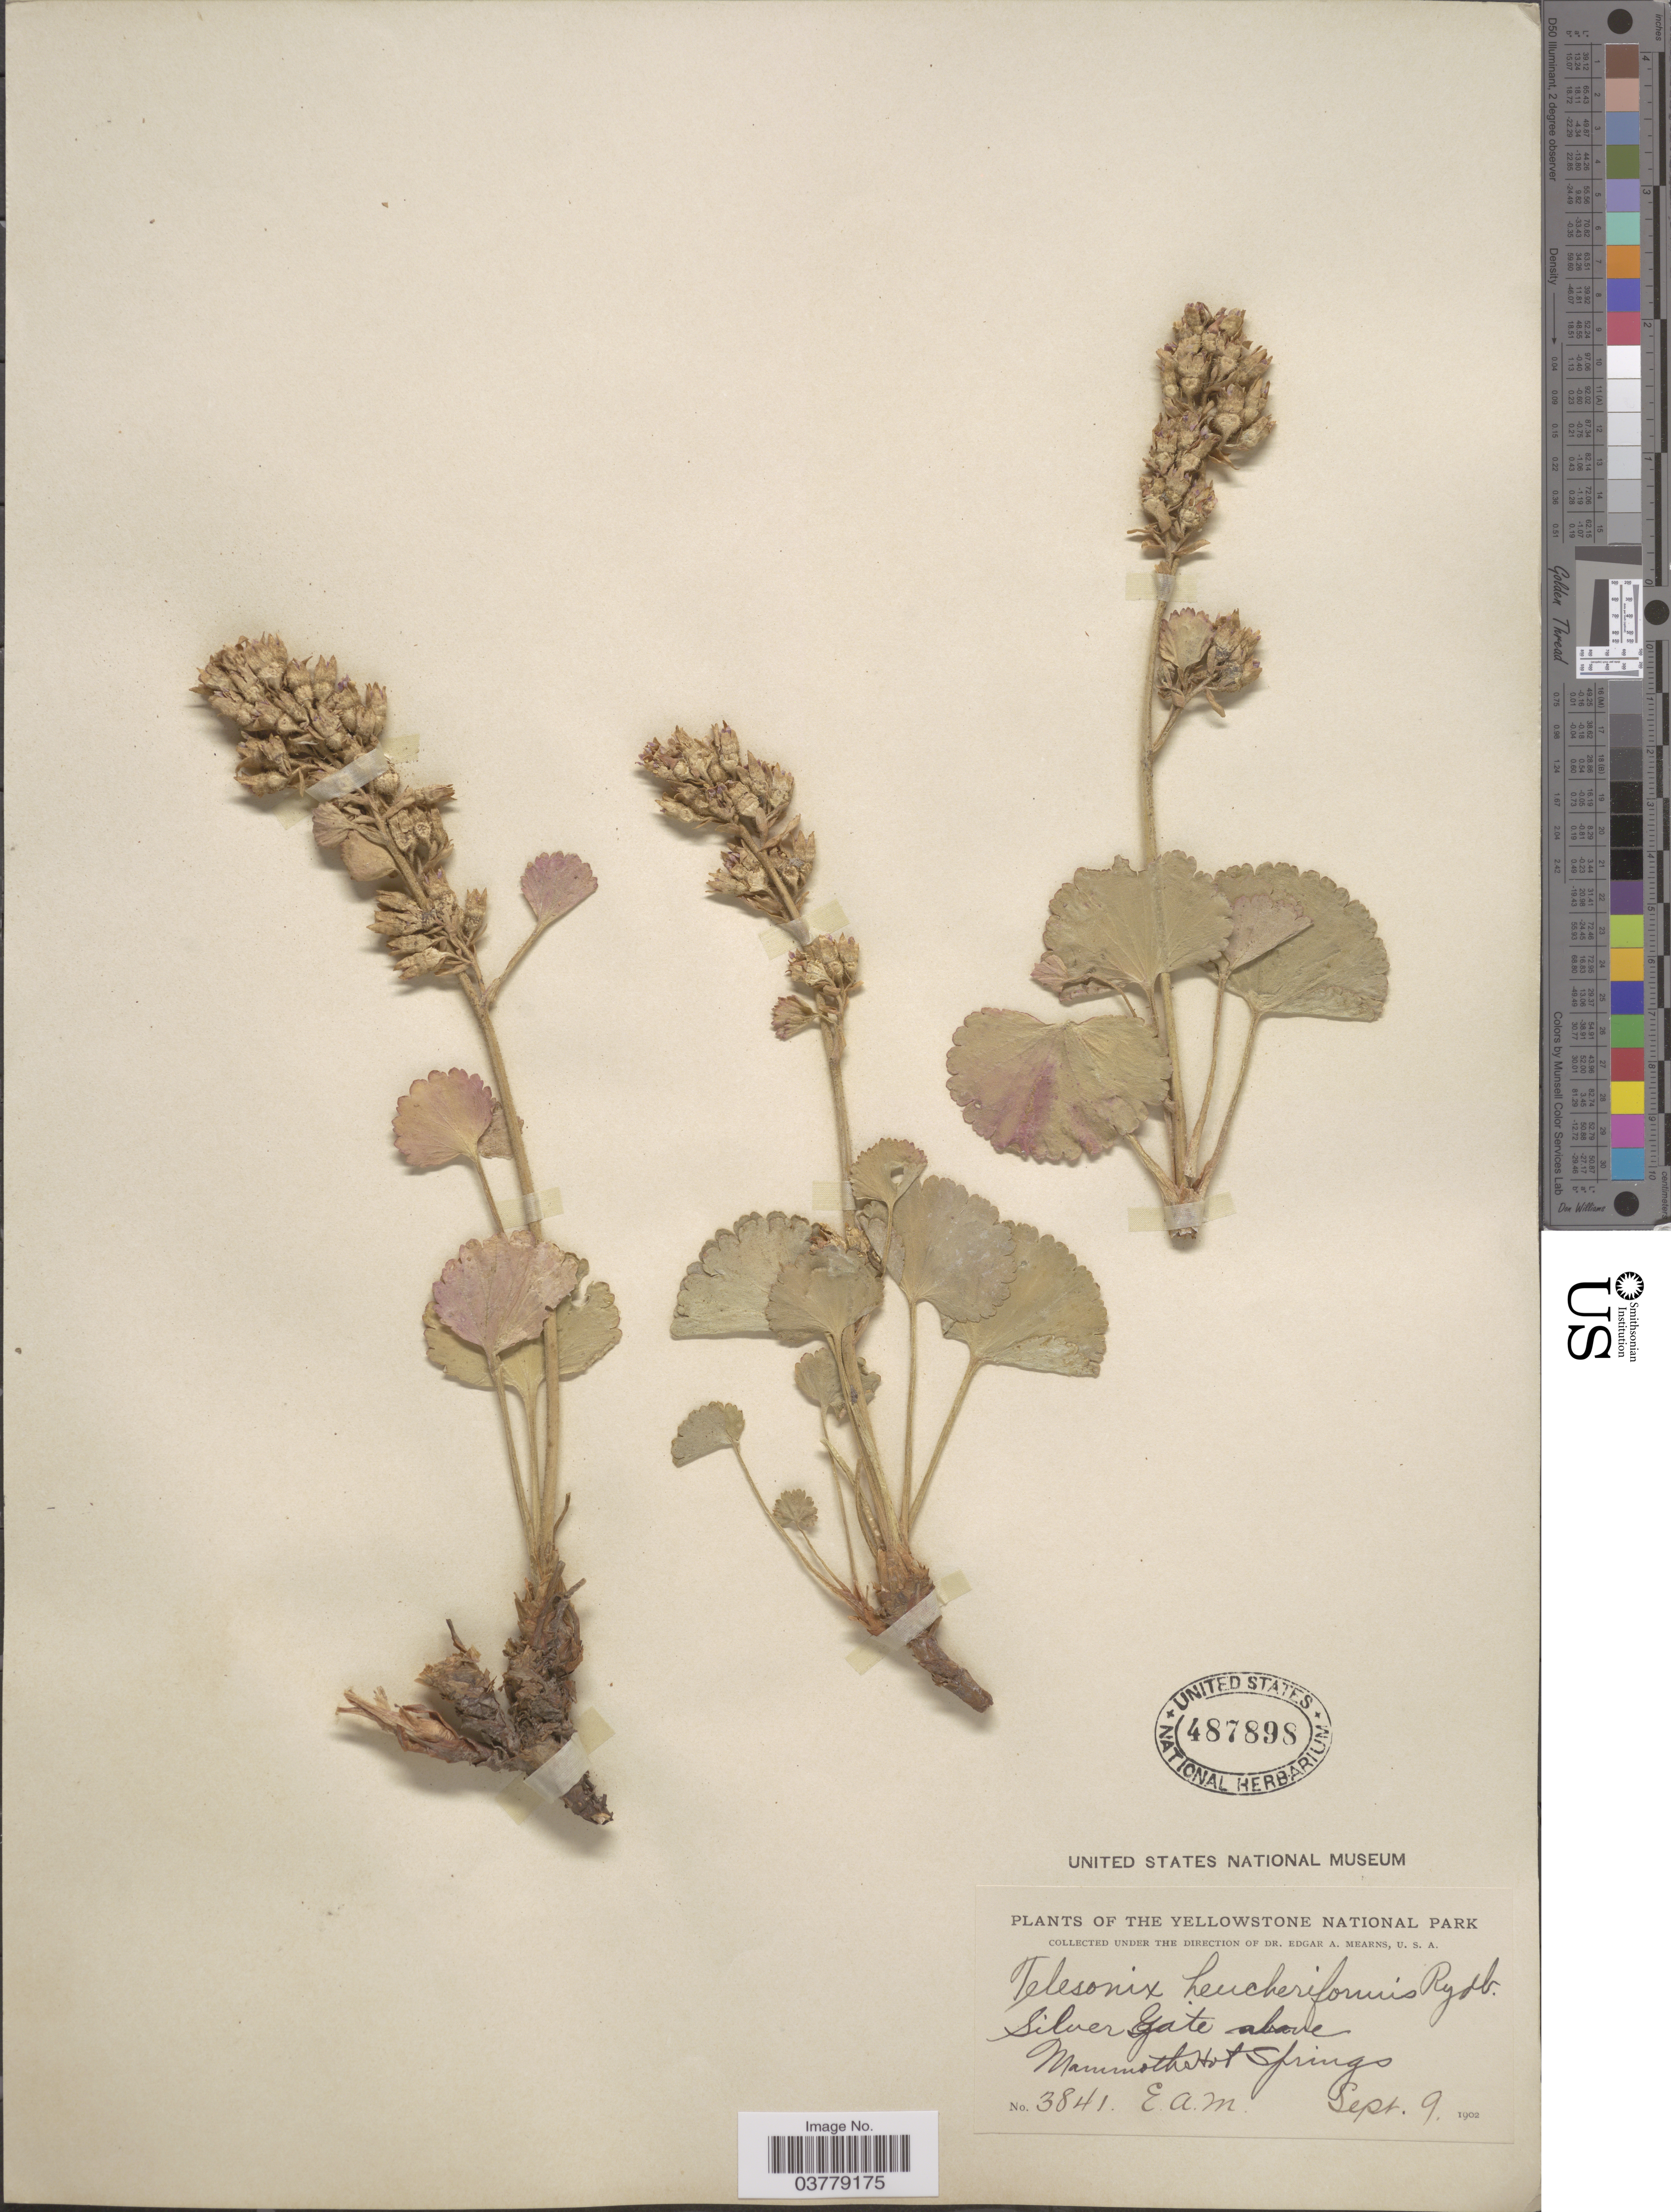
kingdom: Plantae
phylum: Tracheophyta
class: Magnoliopsida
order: Saxifragales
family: Saxifragaceae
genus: Telesonix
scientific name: Telesonix heucheriformis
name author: (Rydb.) Rydb.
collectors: E. A. Mearns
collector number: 3841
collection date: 1902-09-09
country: United States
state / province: Wyoming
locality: The Yellowstone National Park. Silver Gate above Mammoth Hot Springs.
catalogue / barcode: US 487898